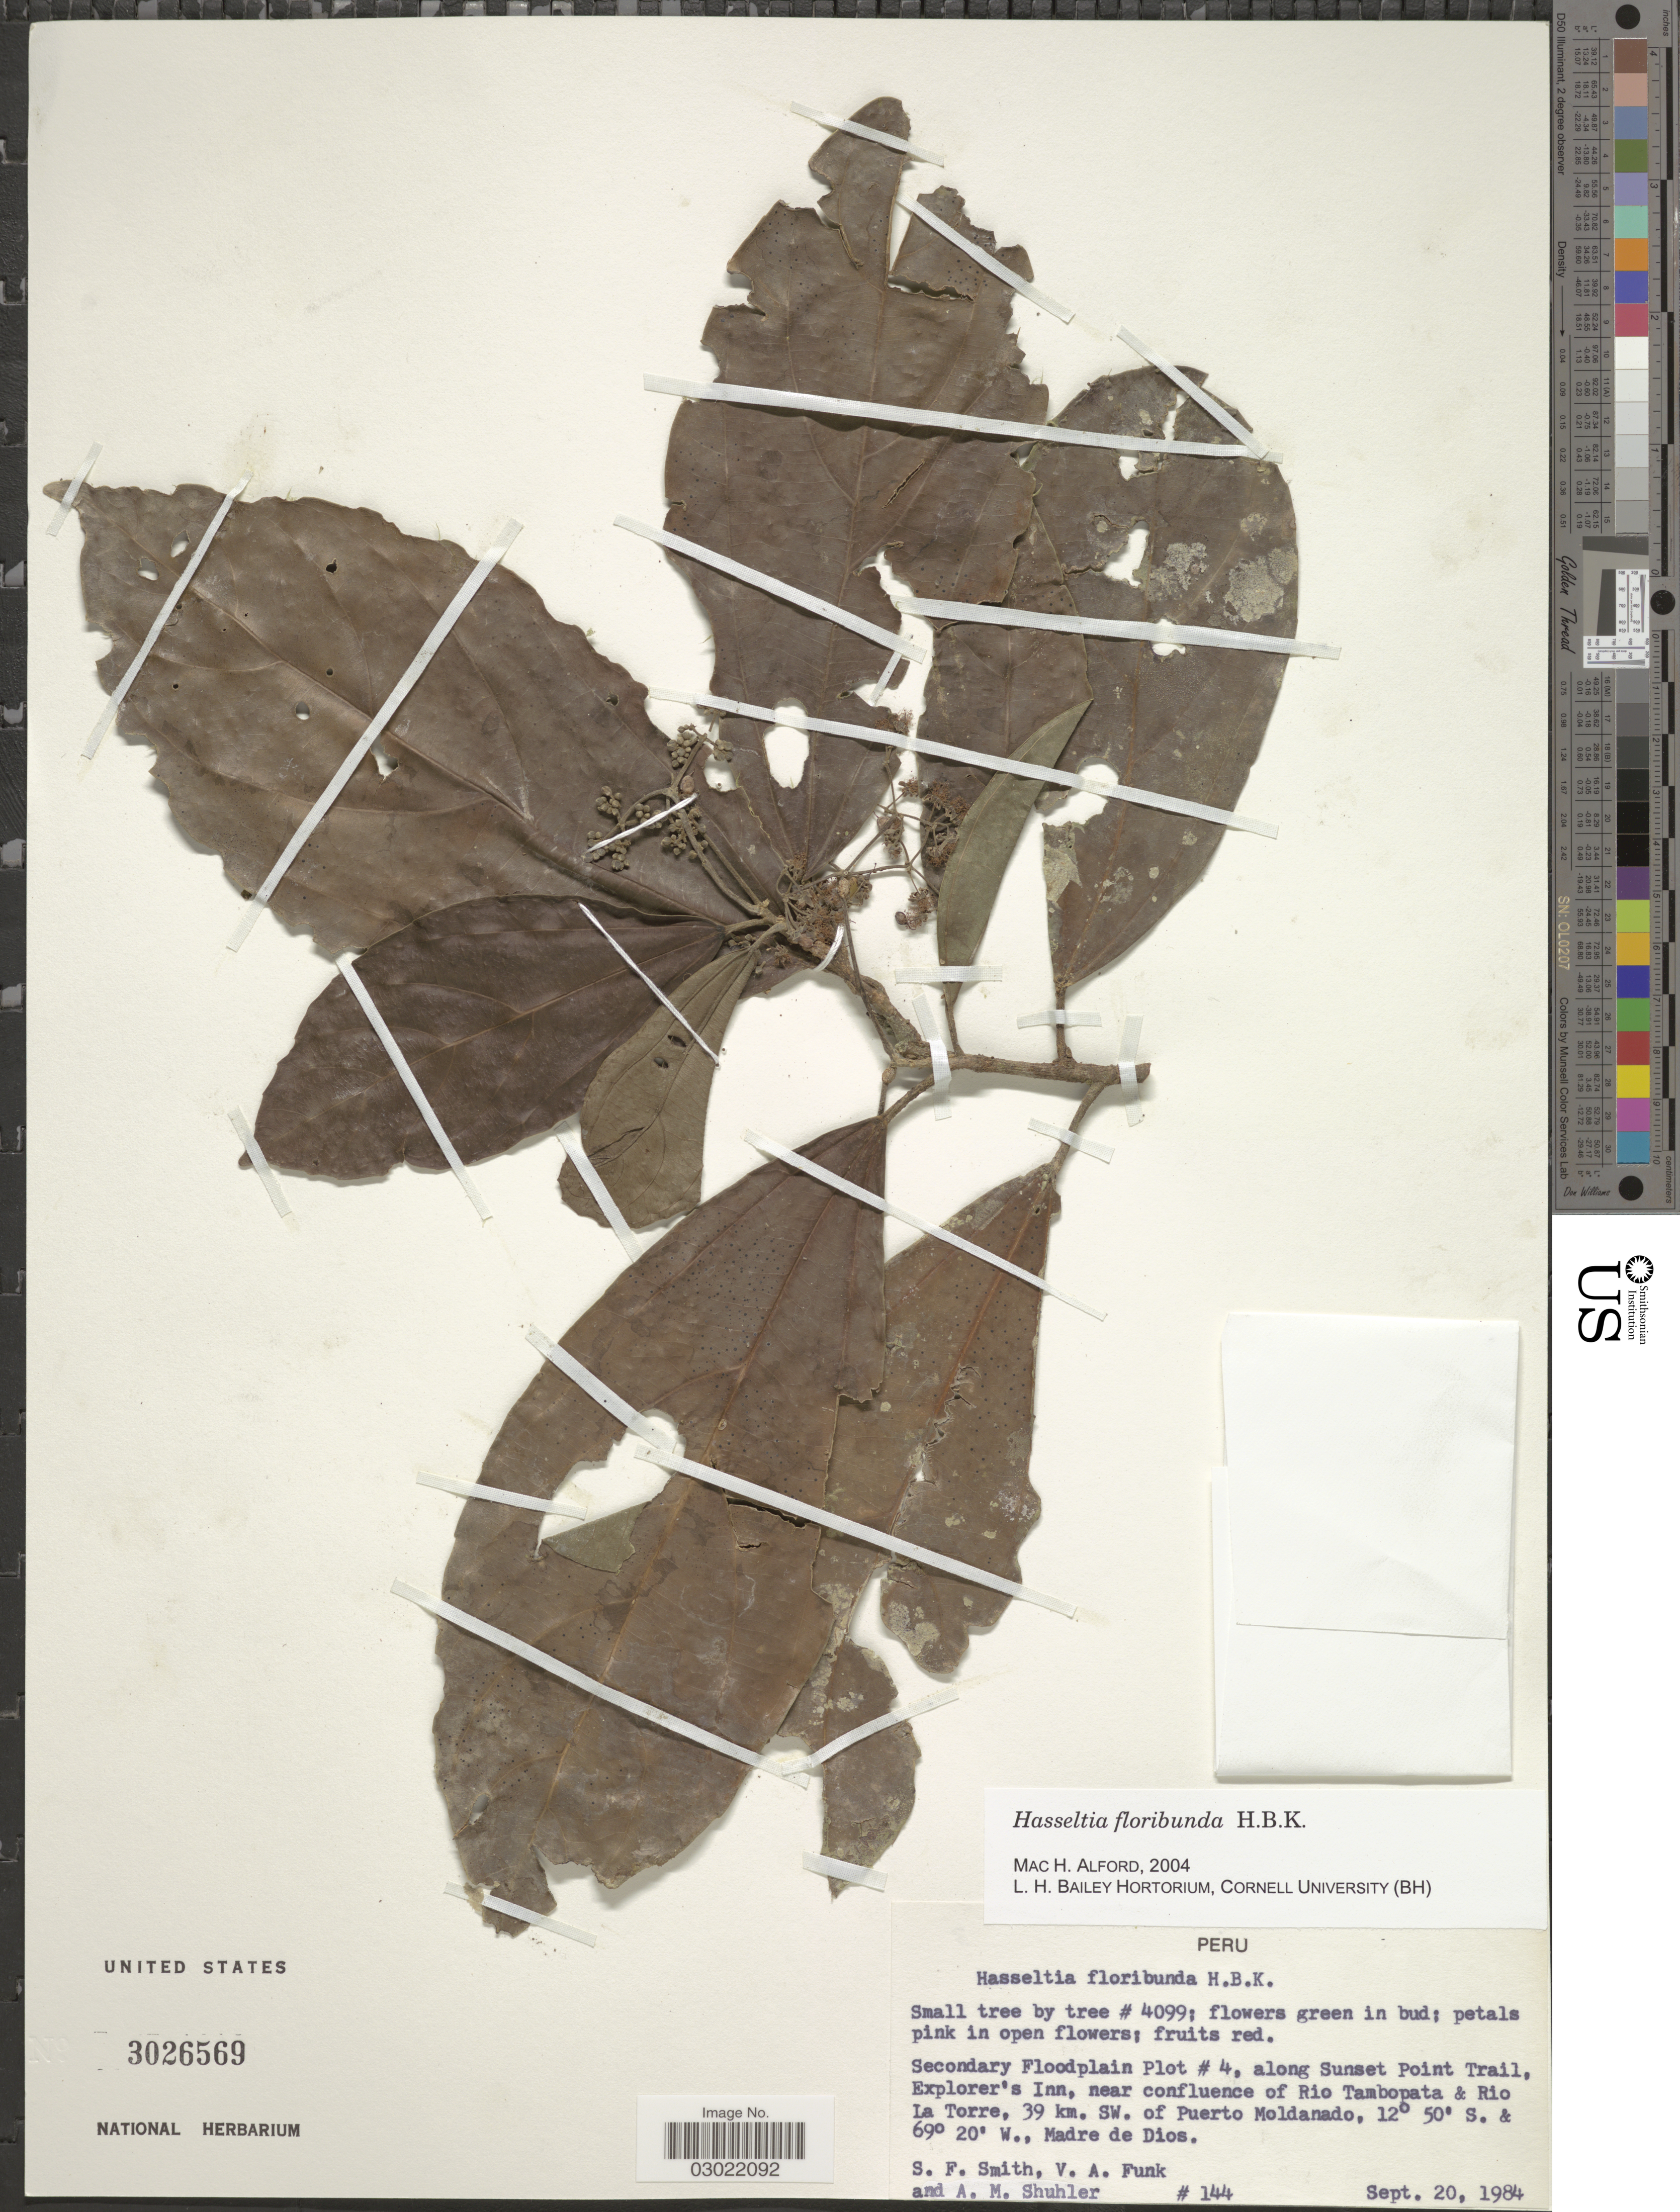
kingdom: Plantae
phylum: Tracheophyta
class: Magnoliopsida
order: Malpighiales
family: Salicaceae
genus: Hasseltia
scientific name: Hasseltia floribunda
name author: Kunth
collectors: S.F. Smith, V. Funk & A. Shuhler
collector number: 144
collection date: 1984-09-20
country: Peru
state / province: Madre de Dios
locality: Secondary Floodplain Plot # 4, along Sunset Point Trail, Explorer's Inn, near confluence of Rio Tambopata & Rio La Torre, 39 km. SW. of Puerto Moldanado.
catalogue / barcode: US 3026569